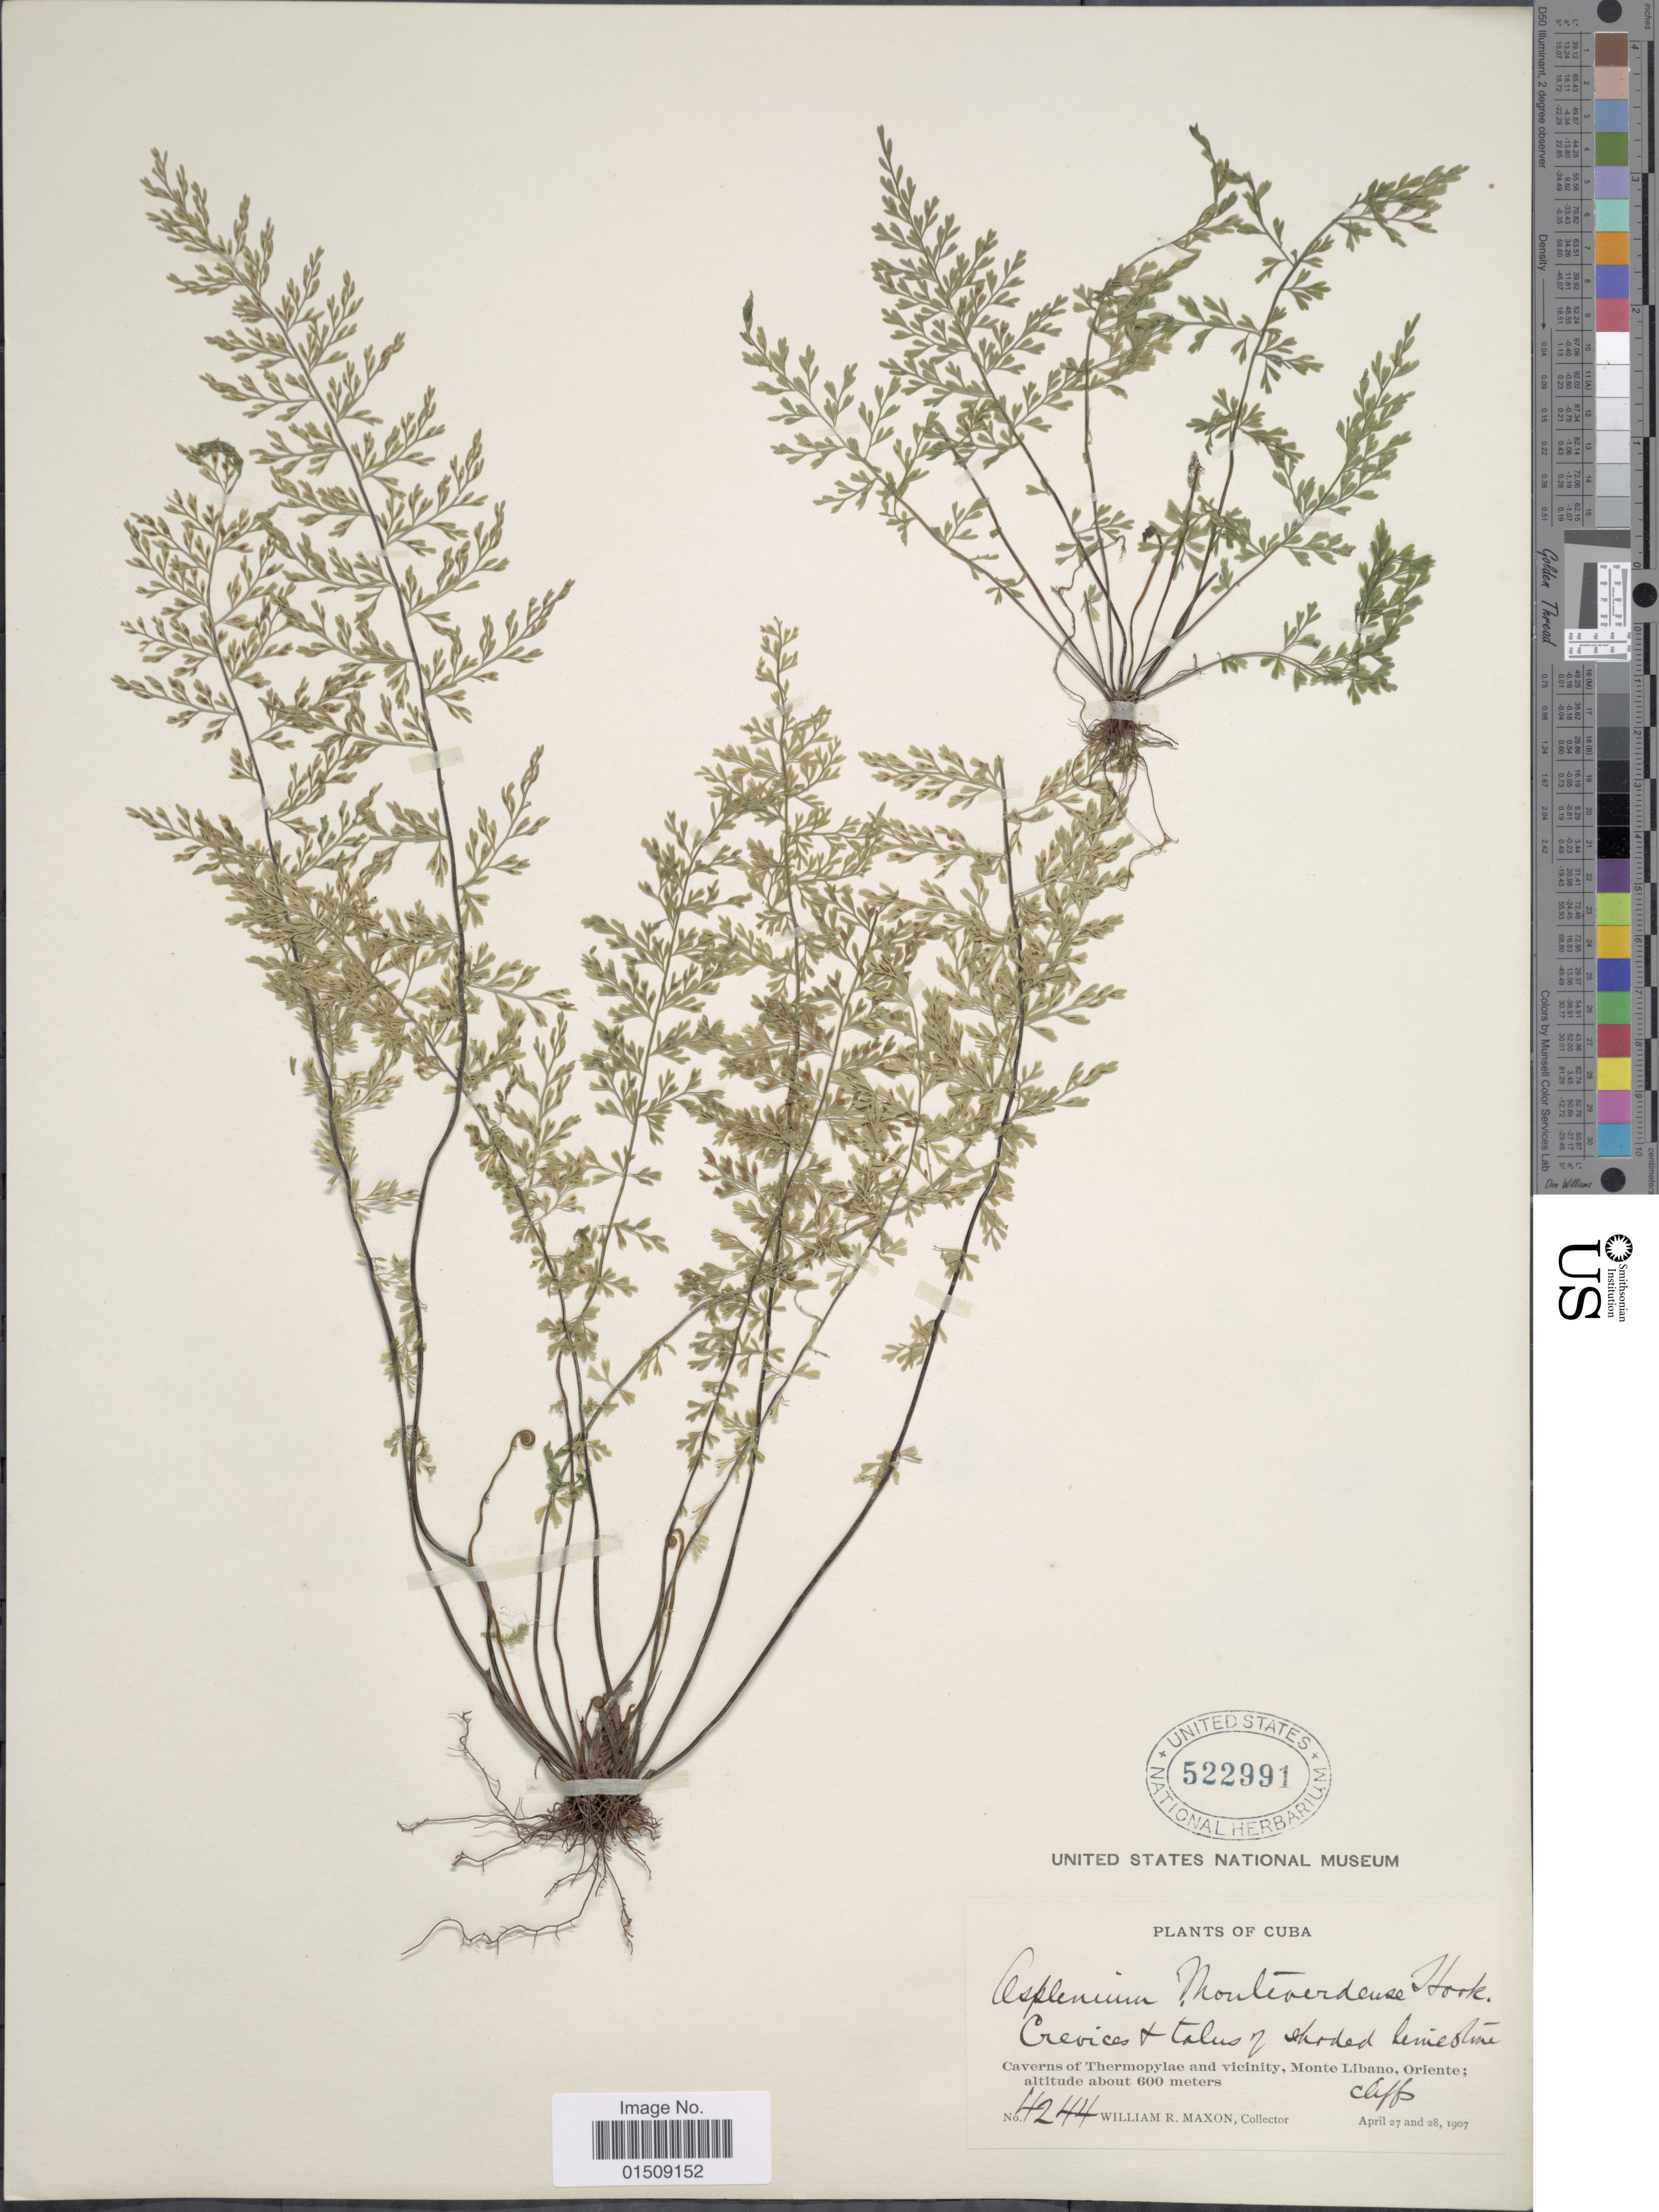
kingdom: Plantae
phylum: Tracheophyta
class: Polypodiopsida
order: Polypodiales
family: Aspleniaceae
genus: Asplenium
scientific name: Asplenium myriophyllum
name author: (Sw.) C. Presl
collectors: W. R. Maxon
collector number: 4244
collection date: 1907-04-27/1907-04-28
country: Cuba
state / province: Oriente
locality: Caverns of Thermopylae and vicinity, Monte Libano, Oriente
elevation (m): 600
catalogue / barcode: US 522991